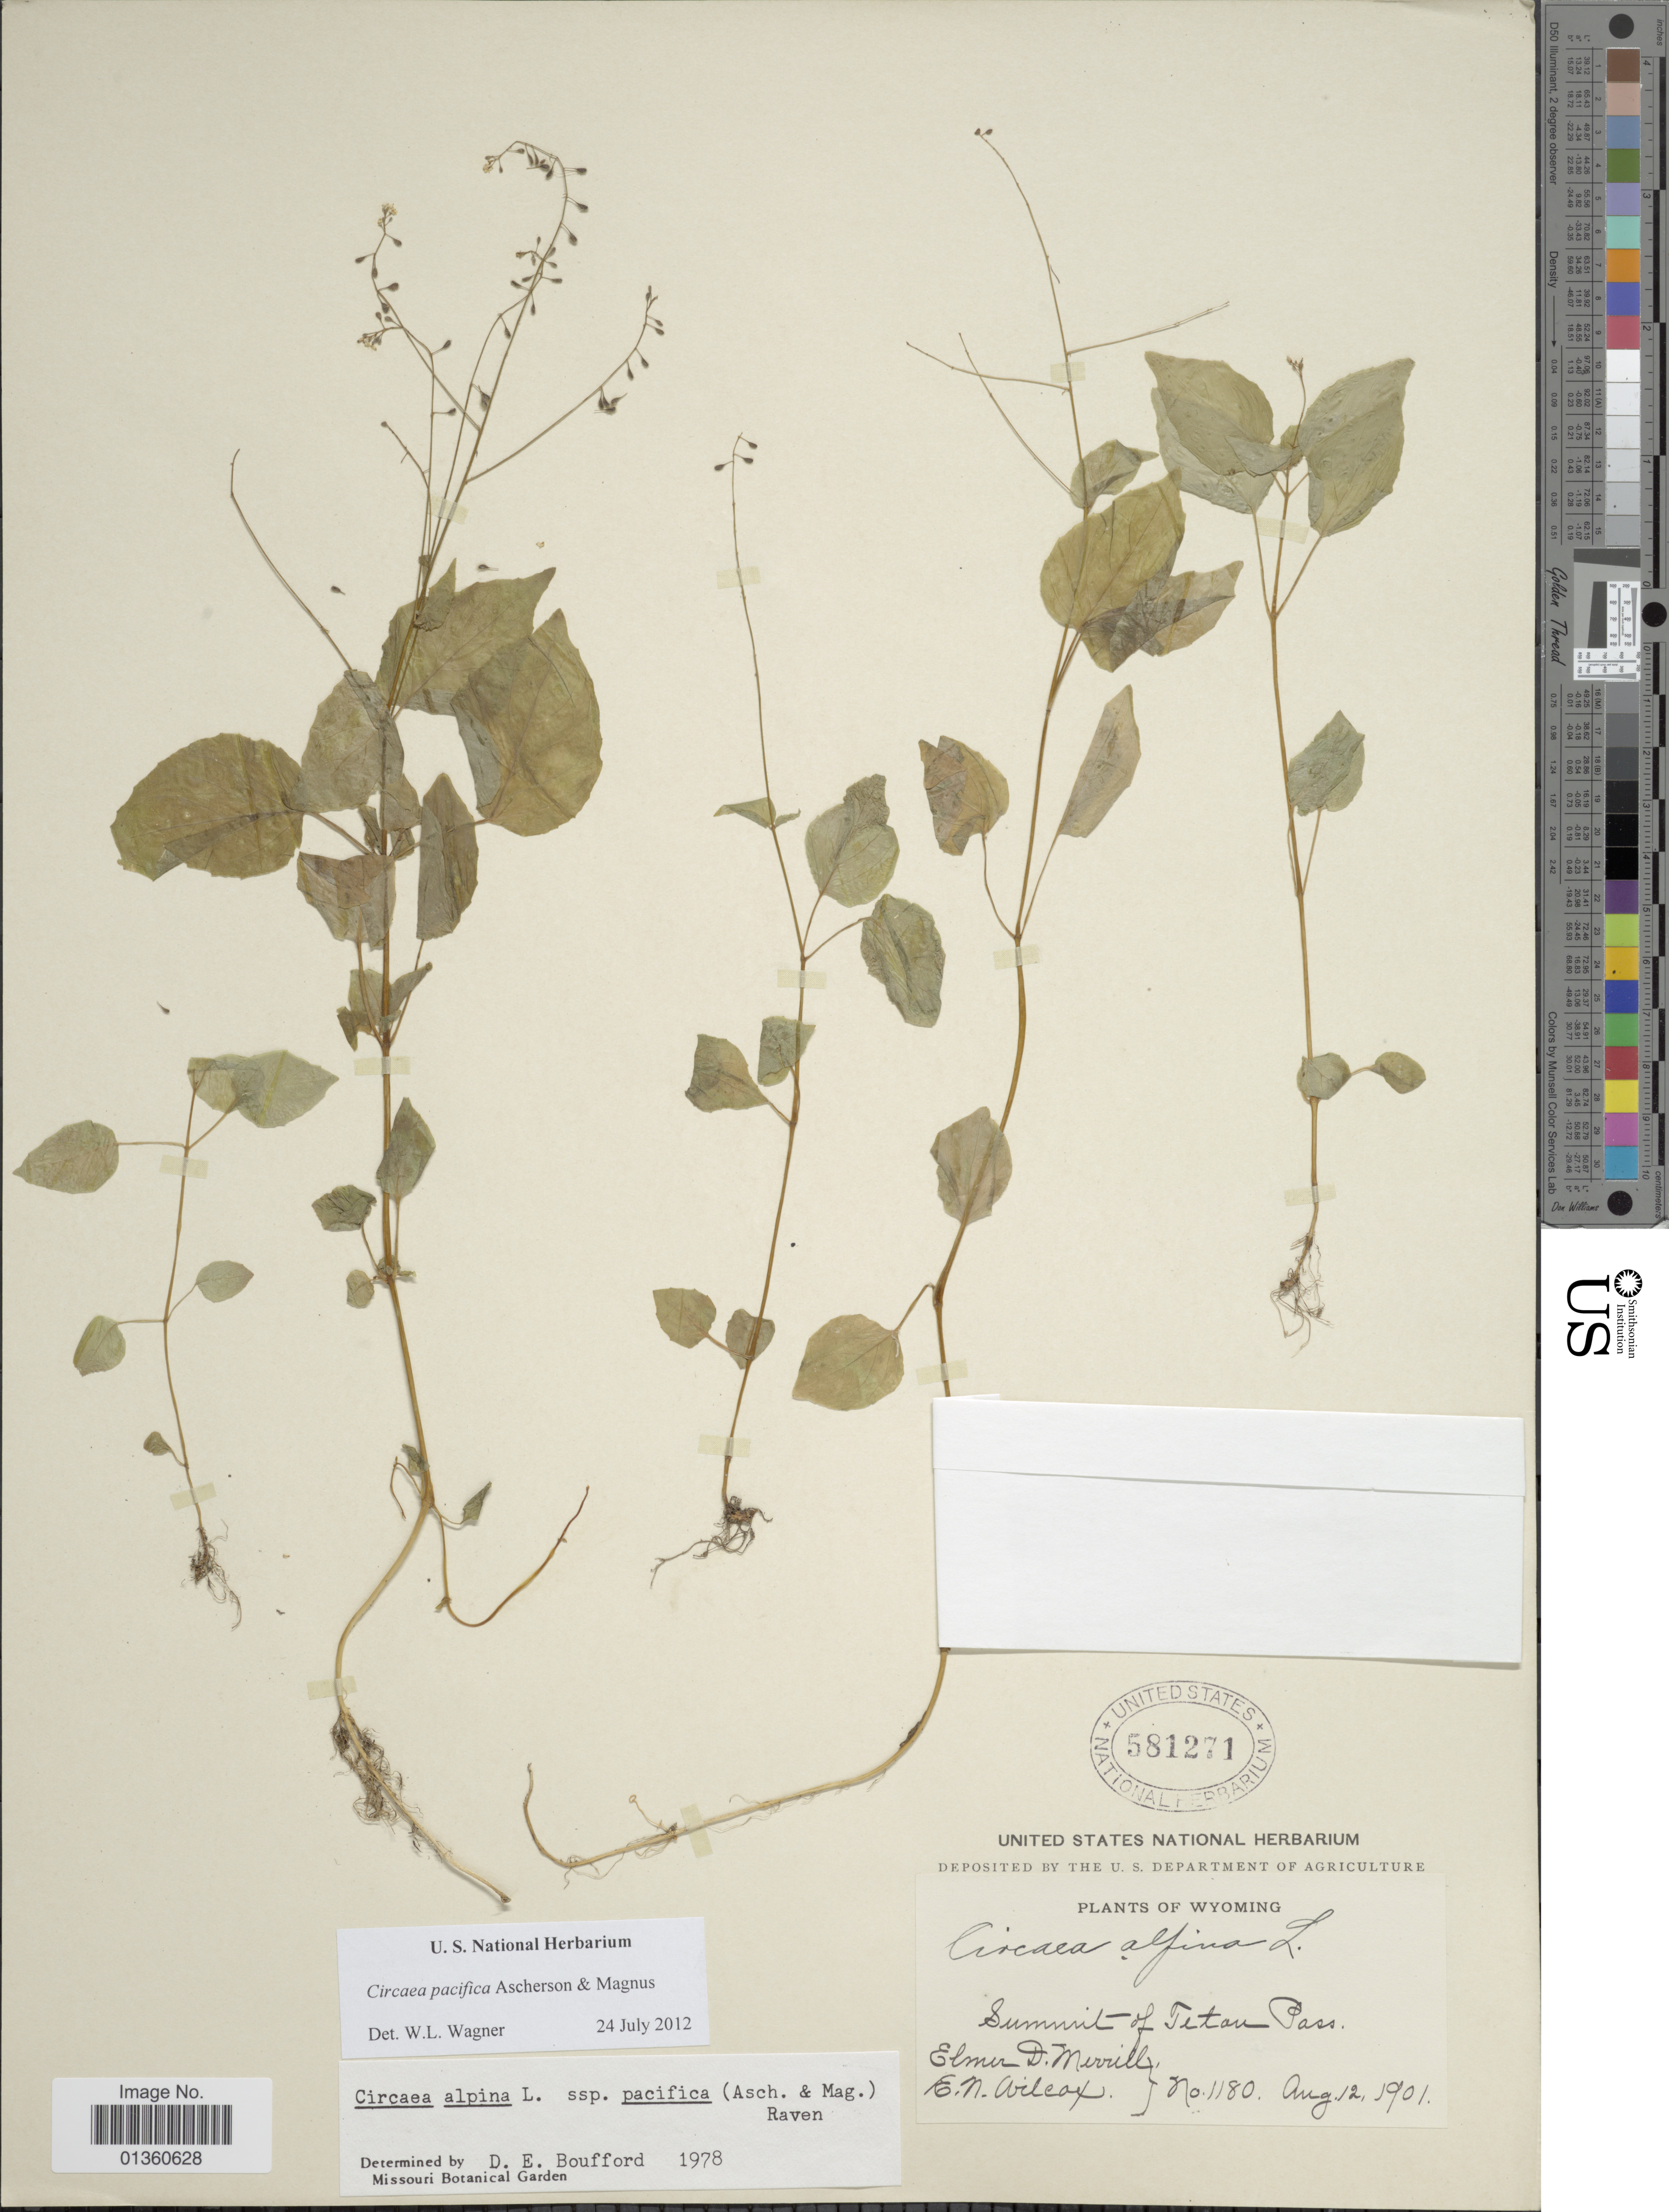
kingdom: Plantae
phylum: Tracheophyta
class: Magnoliopsida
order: Myrtales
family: Onagraceae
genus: Circaea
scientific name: Circaea pacifica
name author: Asch. & Magnus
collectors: E. D. Merrill & E. Wilcox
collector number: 1180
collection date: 1901-08-12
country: United States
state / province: Wyoming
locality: Summit of Tetan Pass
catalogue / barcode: US 581271